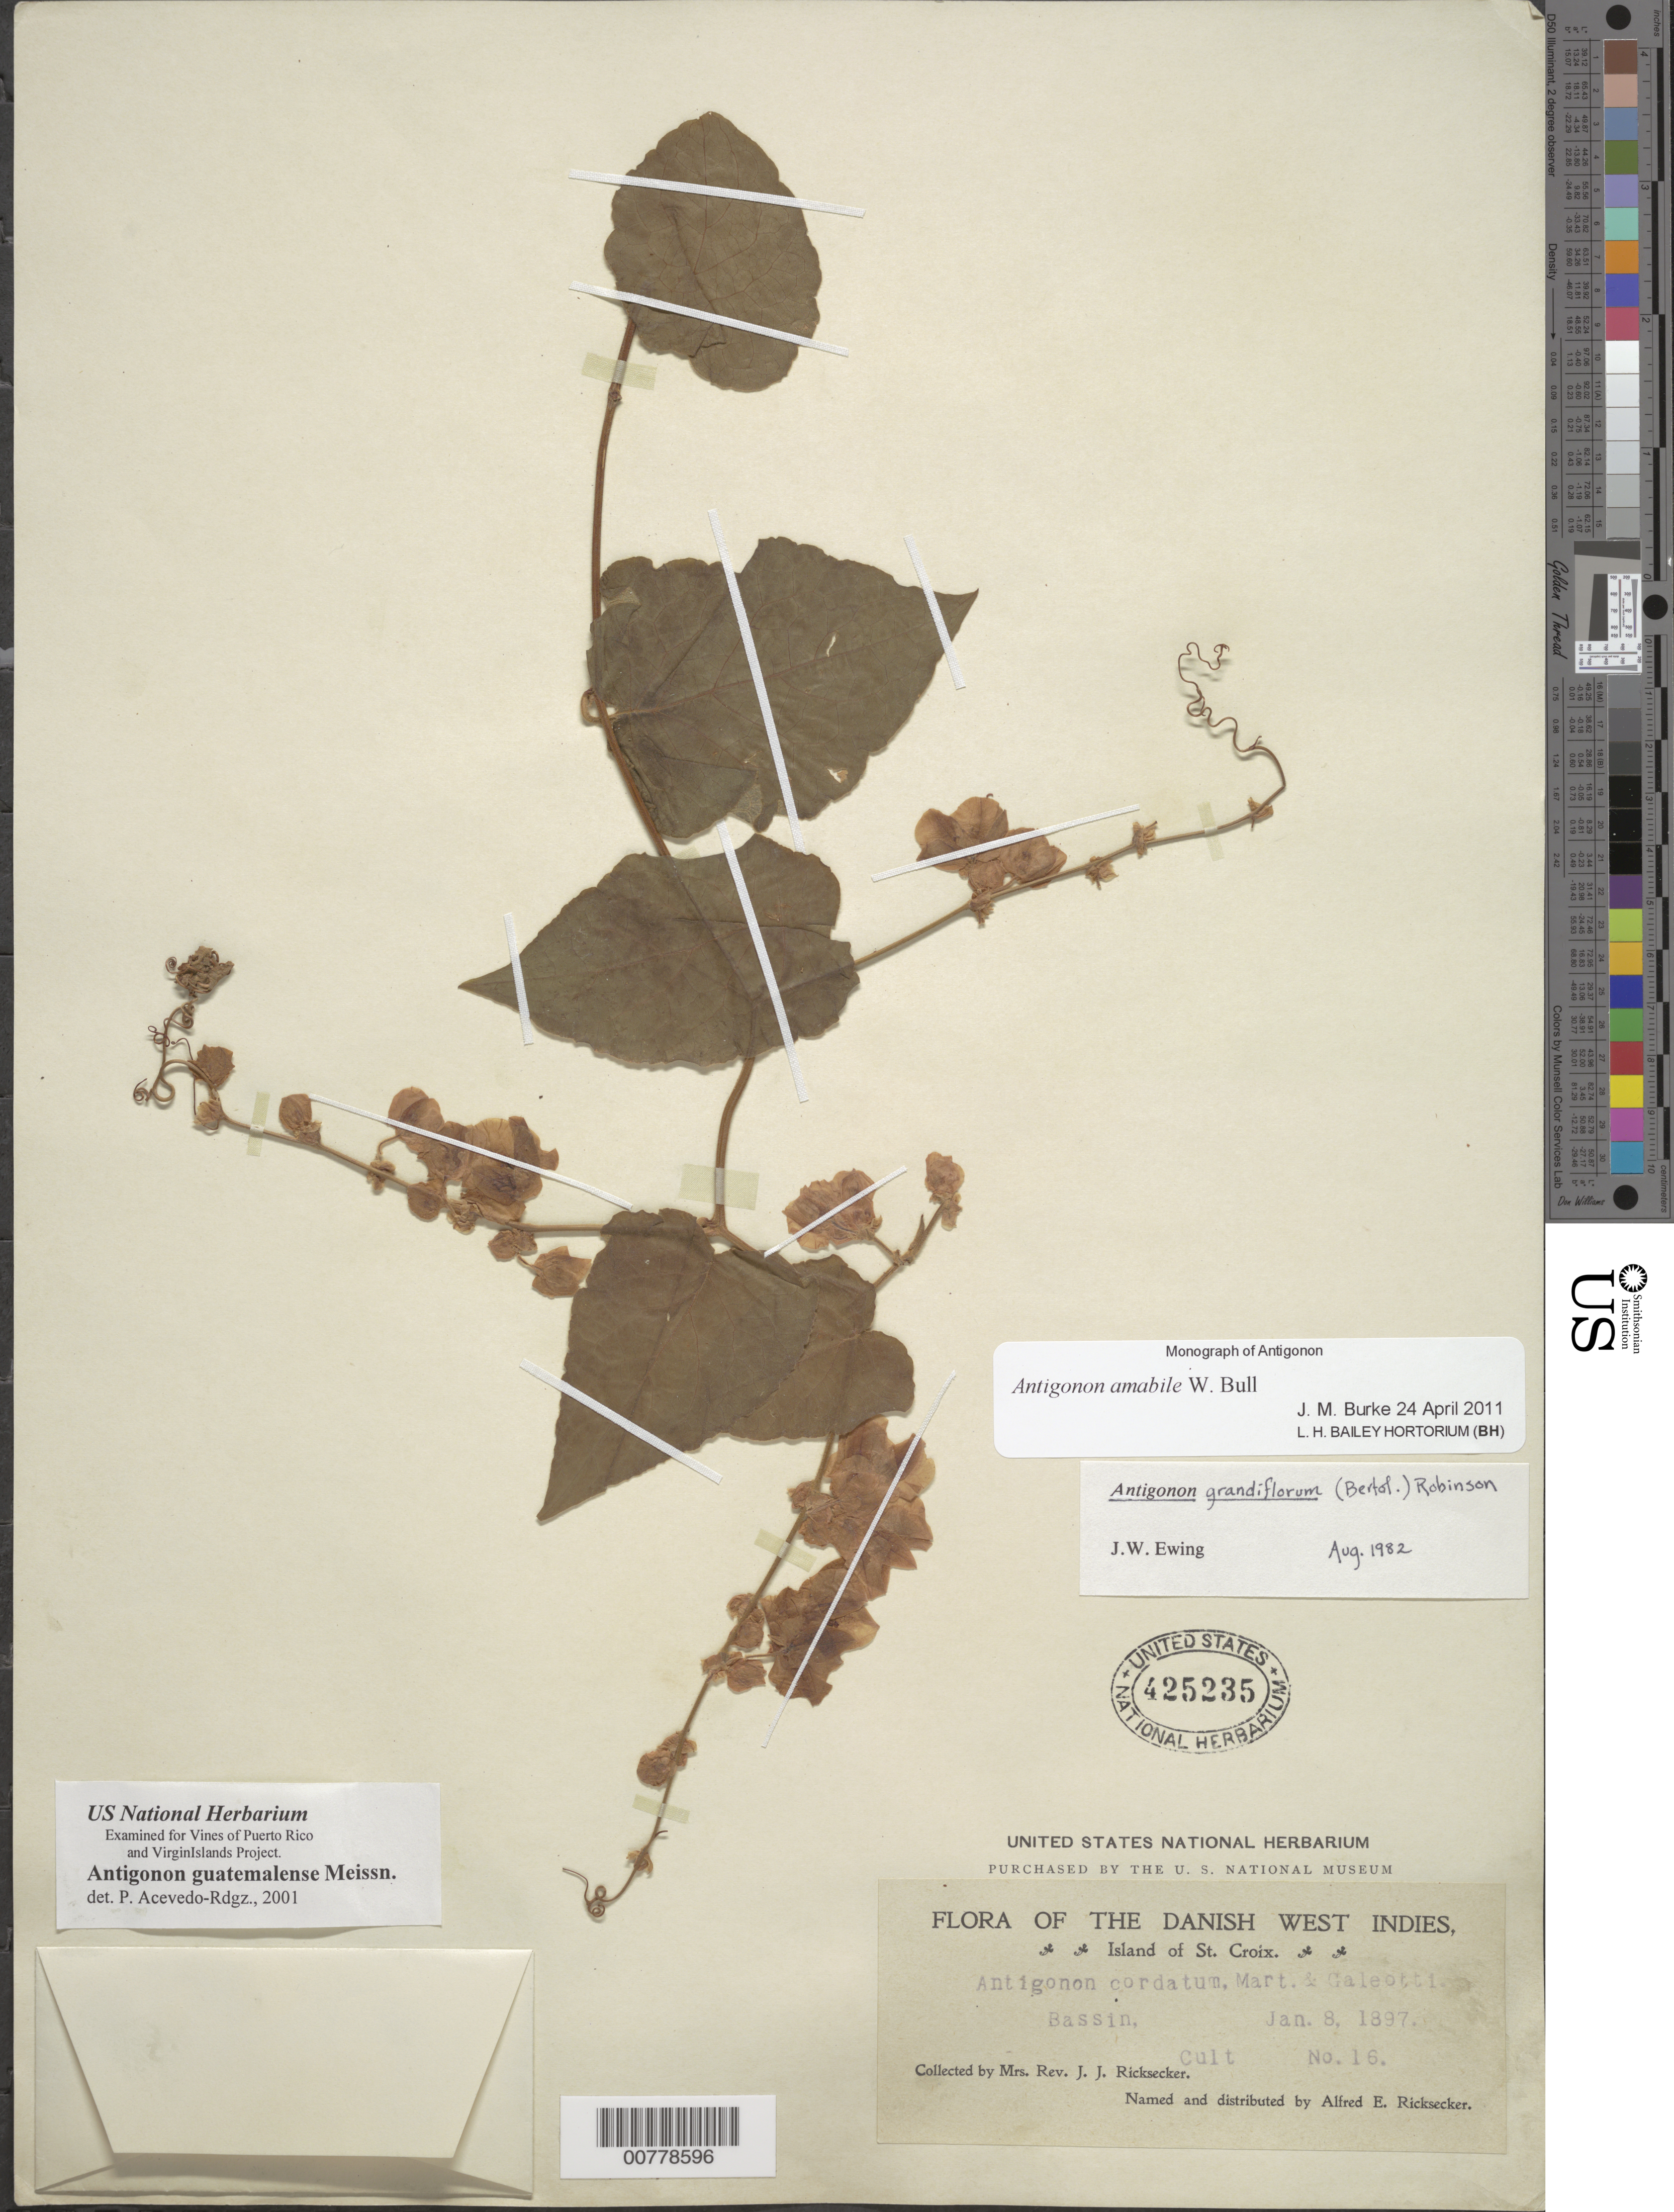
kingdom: Plantae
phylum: Tracheophyta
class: Magnoliopsida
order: Caryophyllales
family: Polygonaceae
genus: Antigonon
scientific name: Antigonon guatemalense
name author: Meisn.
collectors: L. A. Ricksecker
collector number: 16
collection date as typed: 08 Jan 1897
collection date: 1897-01-08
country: U.S. Virgin Islands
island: St. Croix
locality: Bassin.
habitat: Cult.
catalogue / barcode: US 425235